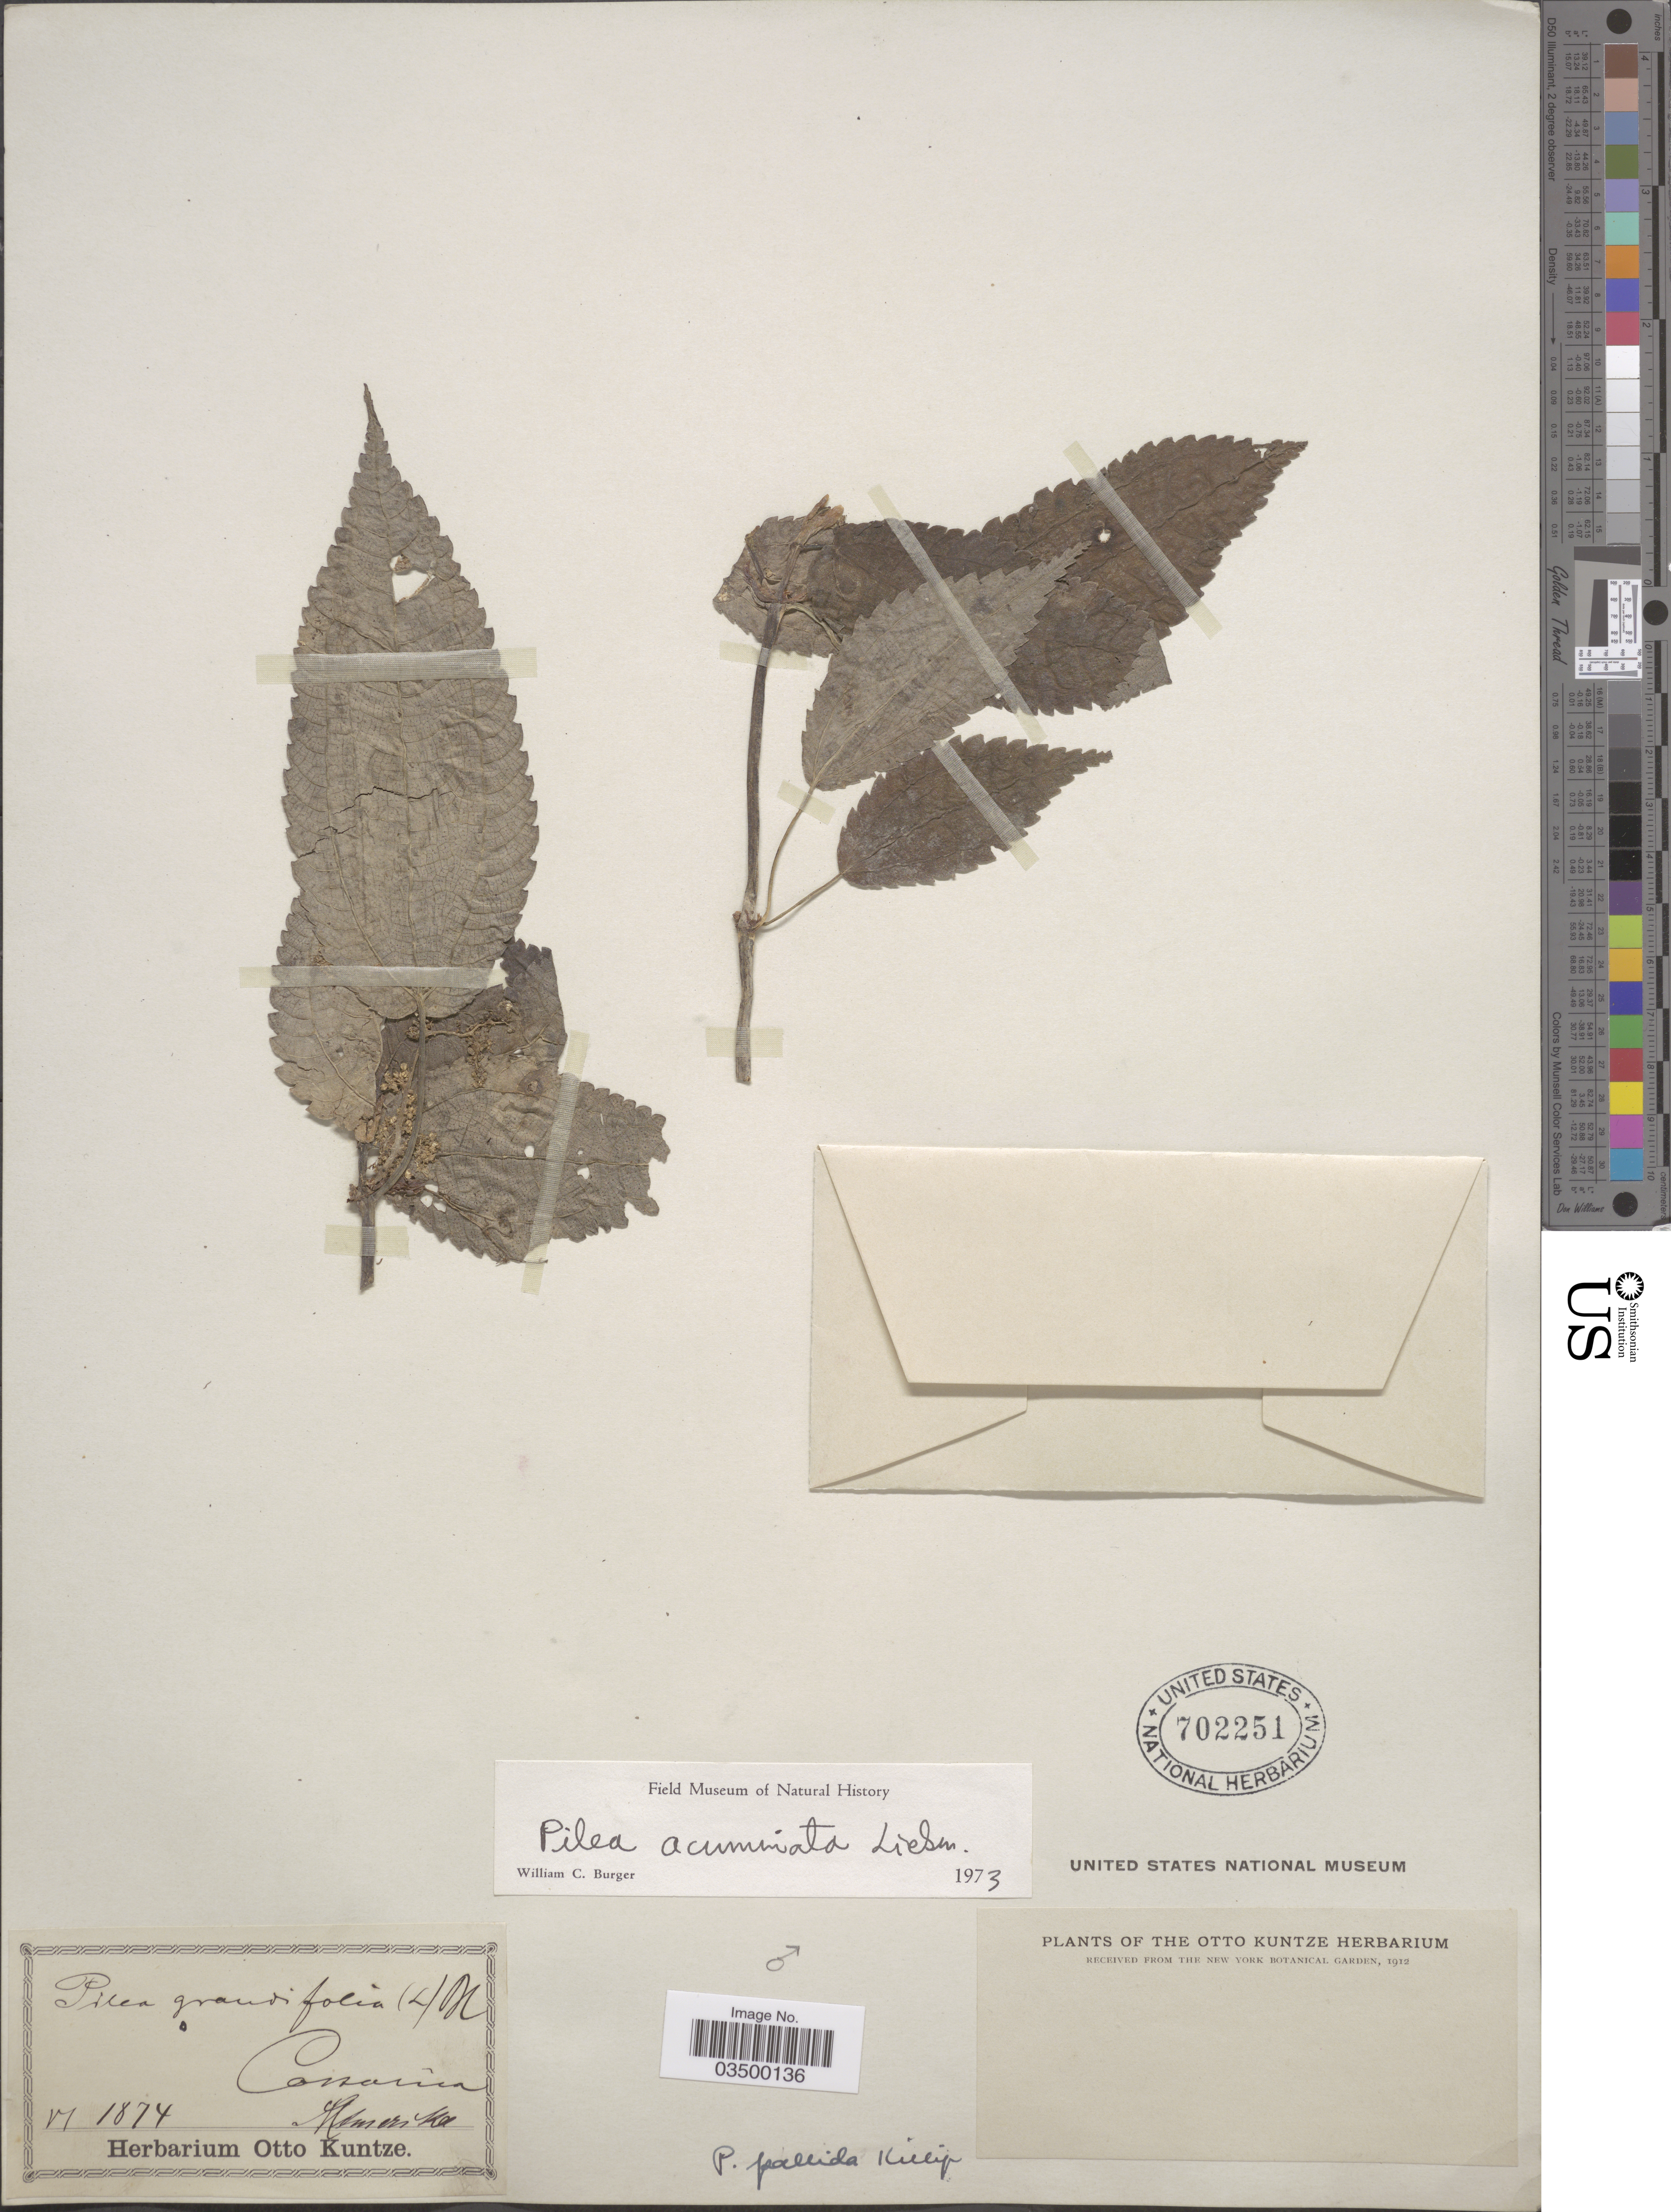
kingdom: Plantae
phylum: Tracheophyta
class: Magnoliopsida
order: Rosales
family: Urticaceae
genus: Pilea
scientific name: Pilea acuminata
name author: Liebm.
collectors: ex herb. Otto Kuntze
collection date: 1874-06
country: Costa Rica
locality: Costarica, S. Amerika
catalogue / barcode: US 702251